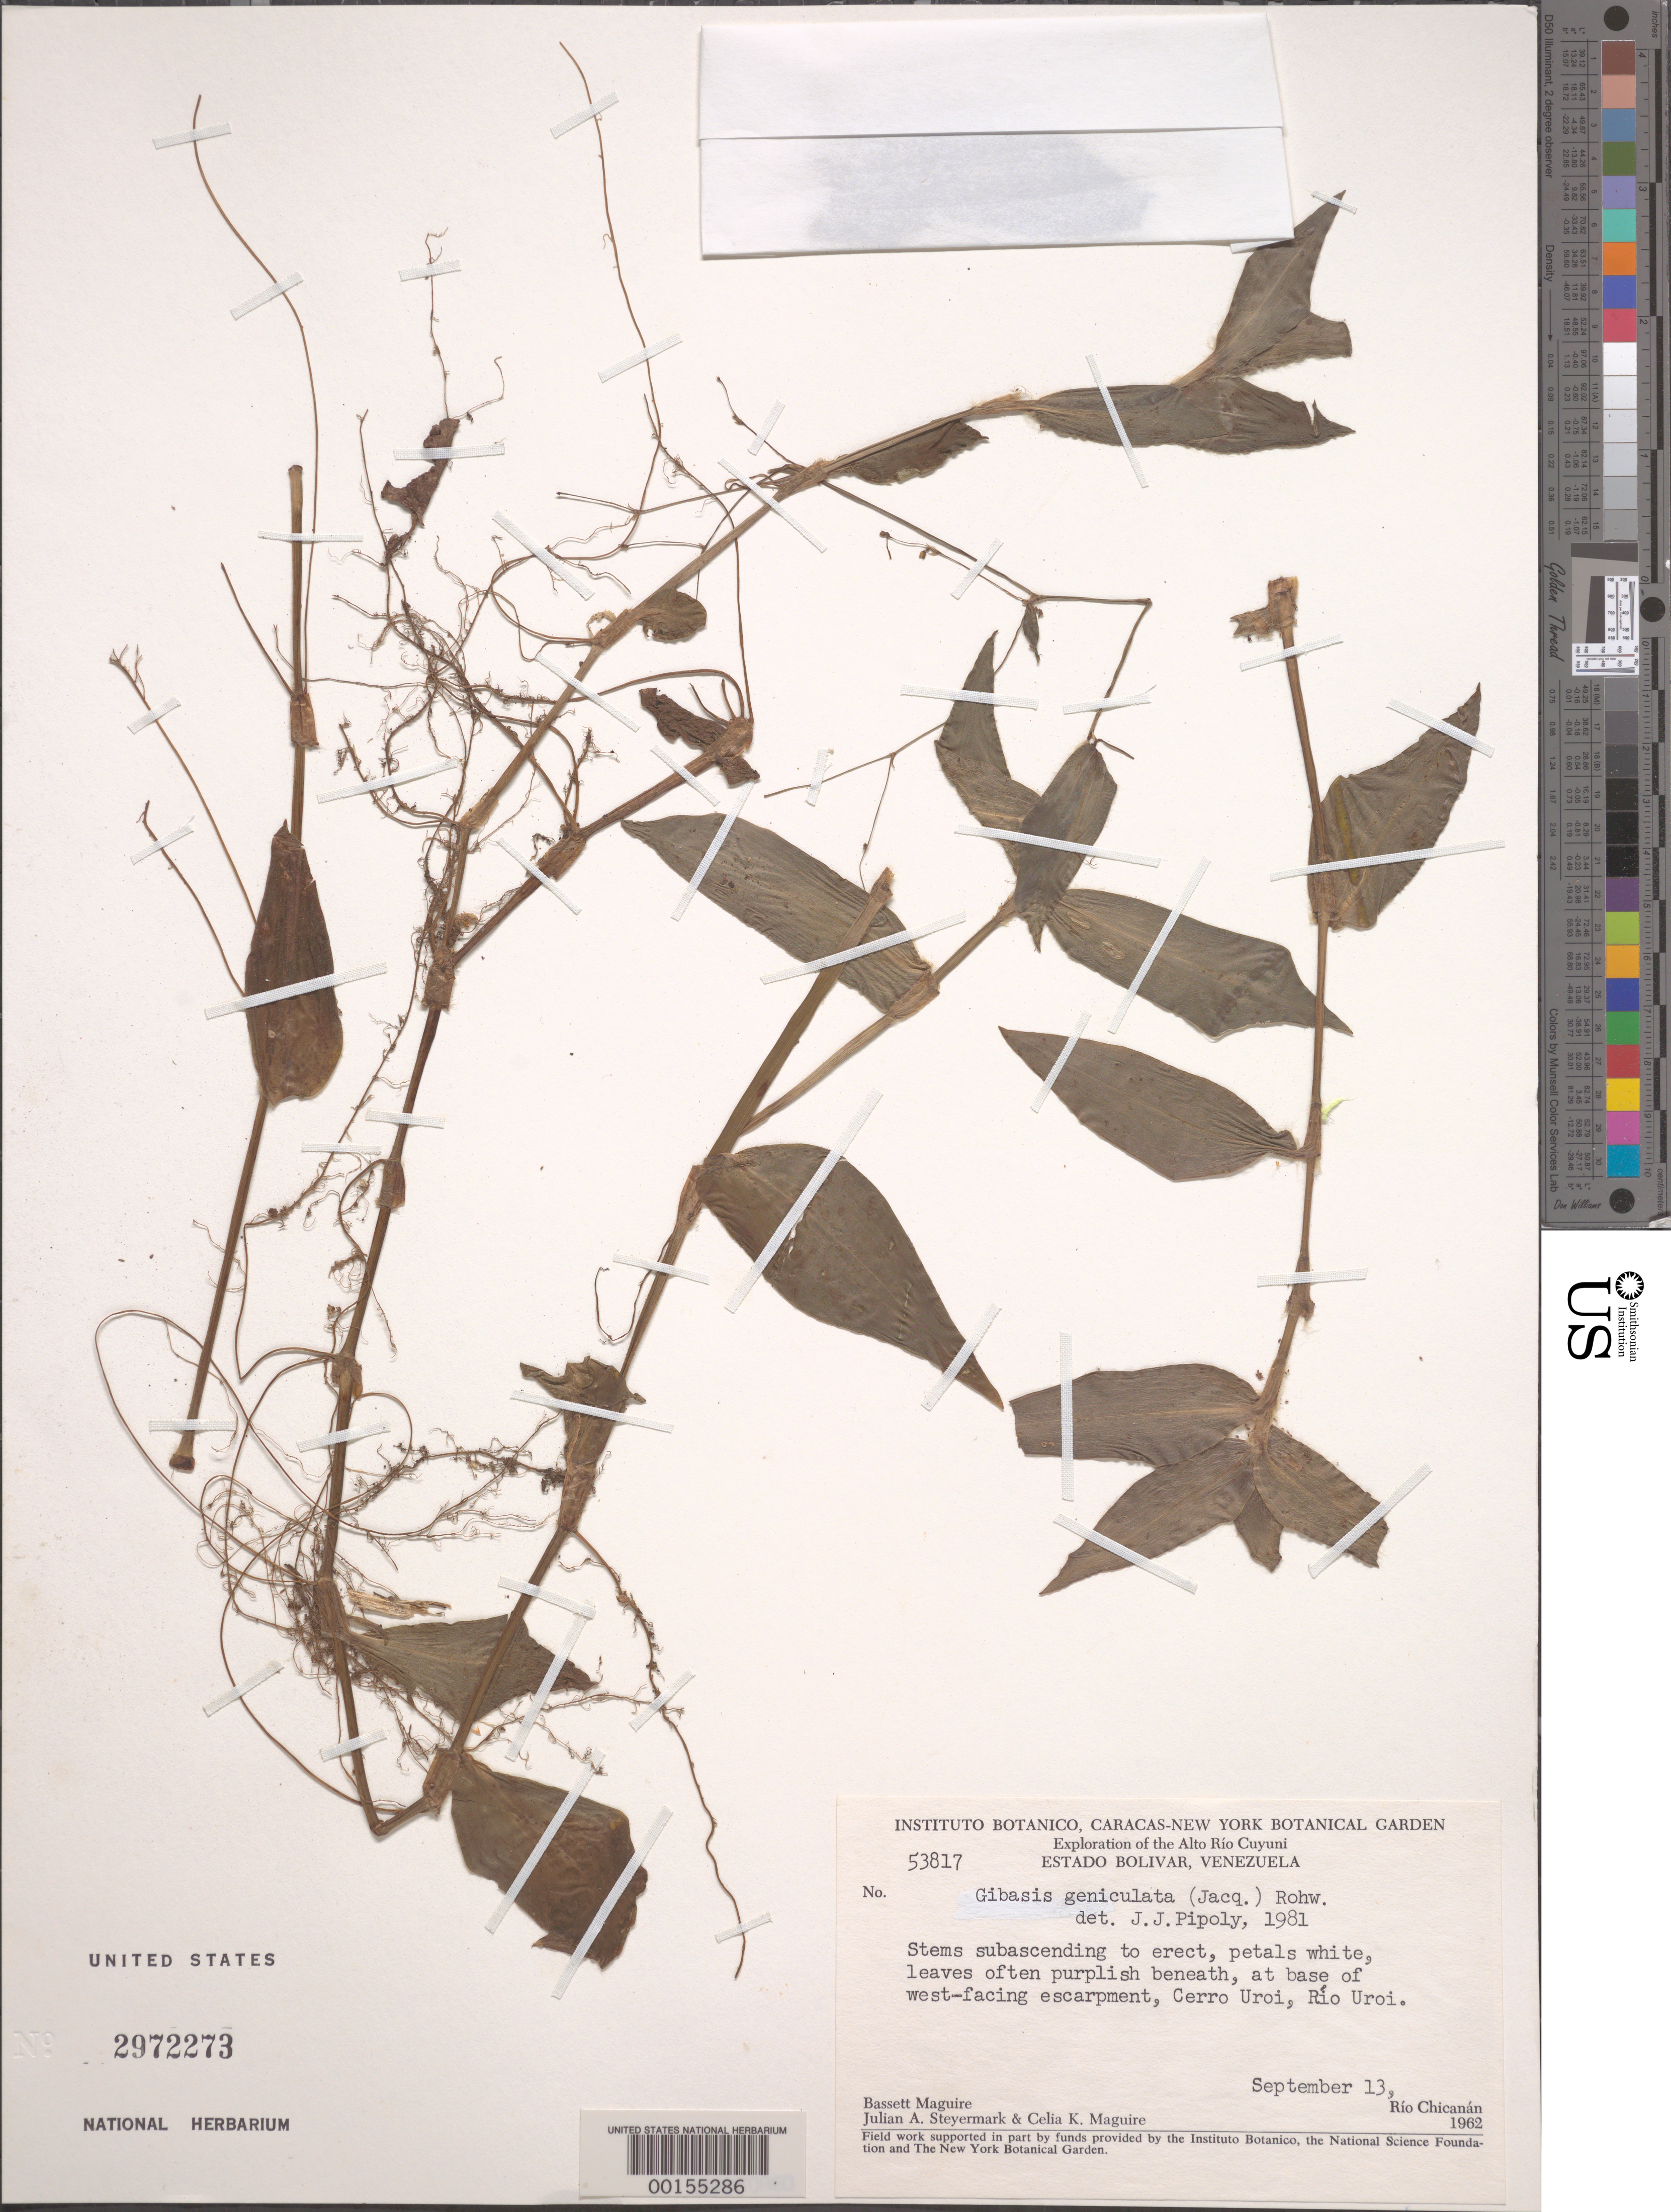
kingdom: Plantae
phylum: Tracheophyta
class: Liliopsida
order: Commelinales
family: Commelinaceae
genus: Gibasis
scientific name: Gibasis geniculata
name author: (Jacq.) Rohweder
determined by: Pipoly, J. J., III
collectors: B. Maguire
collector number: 53817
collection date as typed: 13 Sep 1962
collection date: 1962-09-13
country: Venezuela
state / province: Bolivar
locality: Cerro uroi, rio uroi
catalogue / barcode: US 2972273